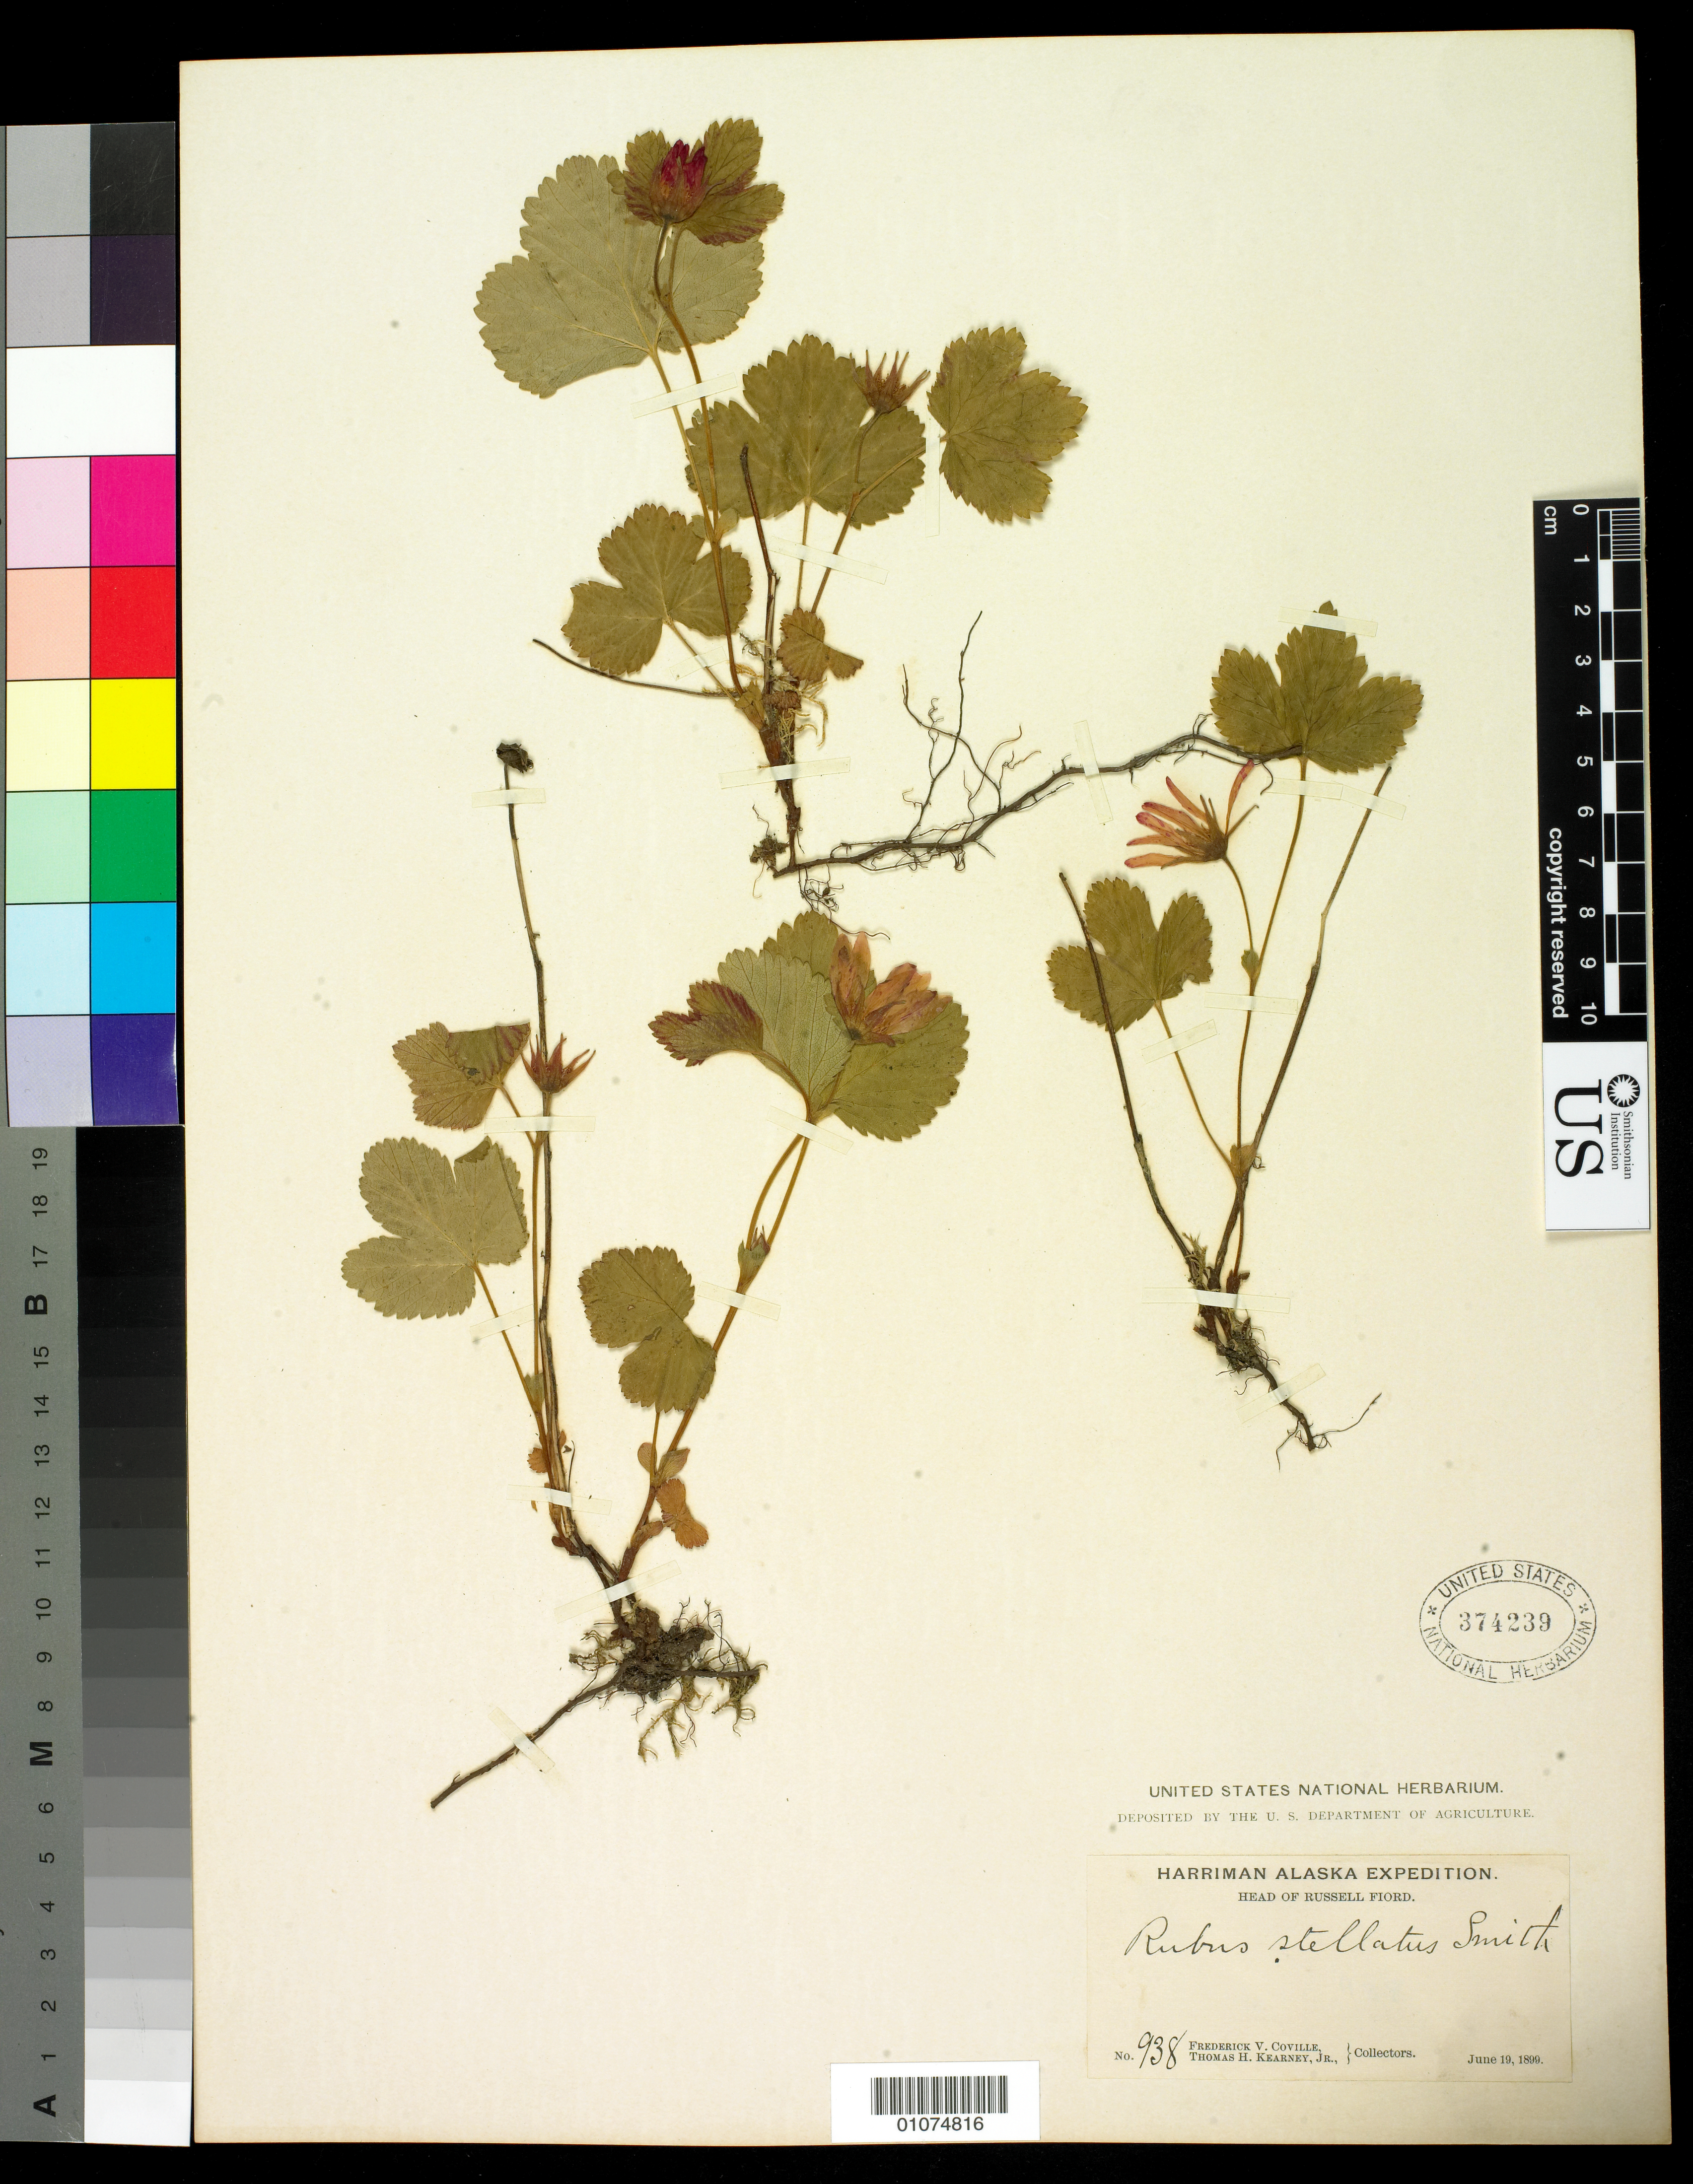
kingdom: Plantae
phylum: Tracheophyta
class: Magnoliopsida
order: Rosales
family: Rosaceae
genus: Rubus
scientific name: Rubus stellatus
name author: Sm.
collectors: F. V. Coville & T. H. Kearney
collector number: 938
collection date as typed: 19 Jun 1899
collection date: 1899-06-19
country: United States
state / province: Alaska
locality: Head of Russell Fjord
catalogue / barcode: US 374239